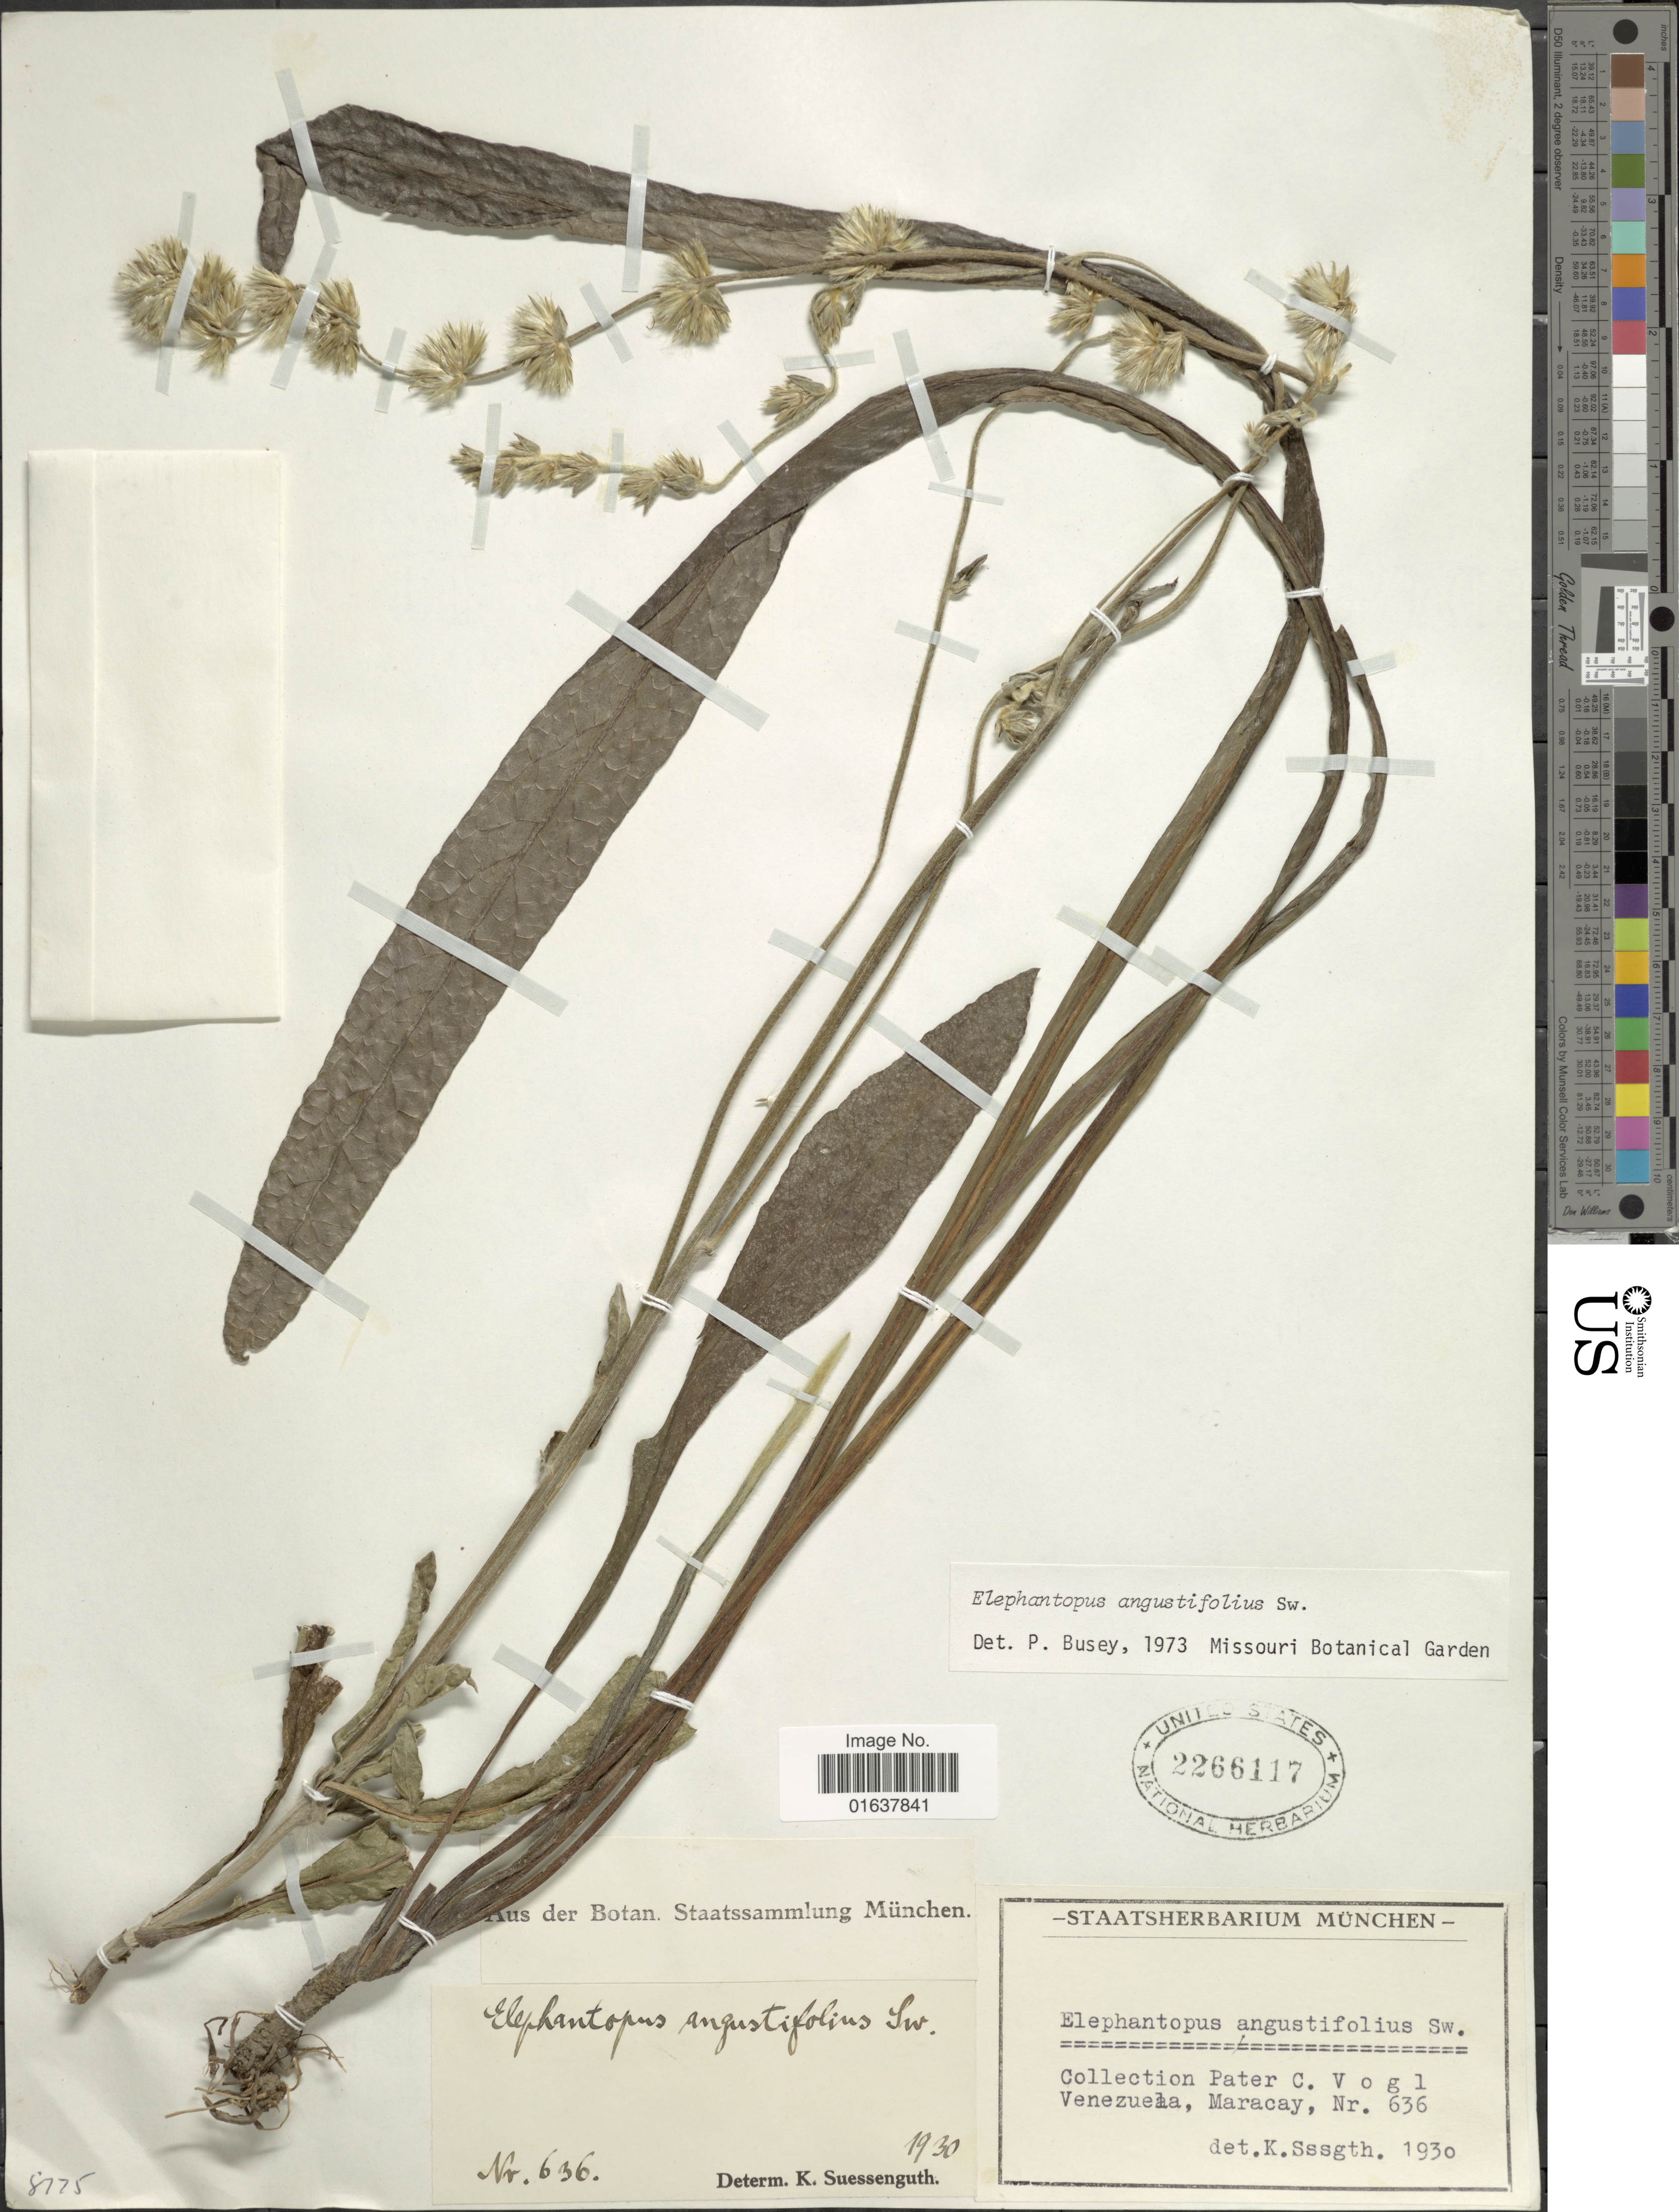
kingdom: Plantae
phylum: Tracheophyta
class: Magnoliopsida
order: Asterales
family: Asteraceae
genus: Orthopappus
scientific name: Orthopappus angustifolius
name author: (Sw.) Gleason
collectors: P. C. Vogl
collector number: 636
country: Venezuela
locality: Maracay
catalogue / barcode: US 2266117